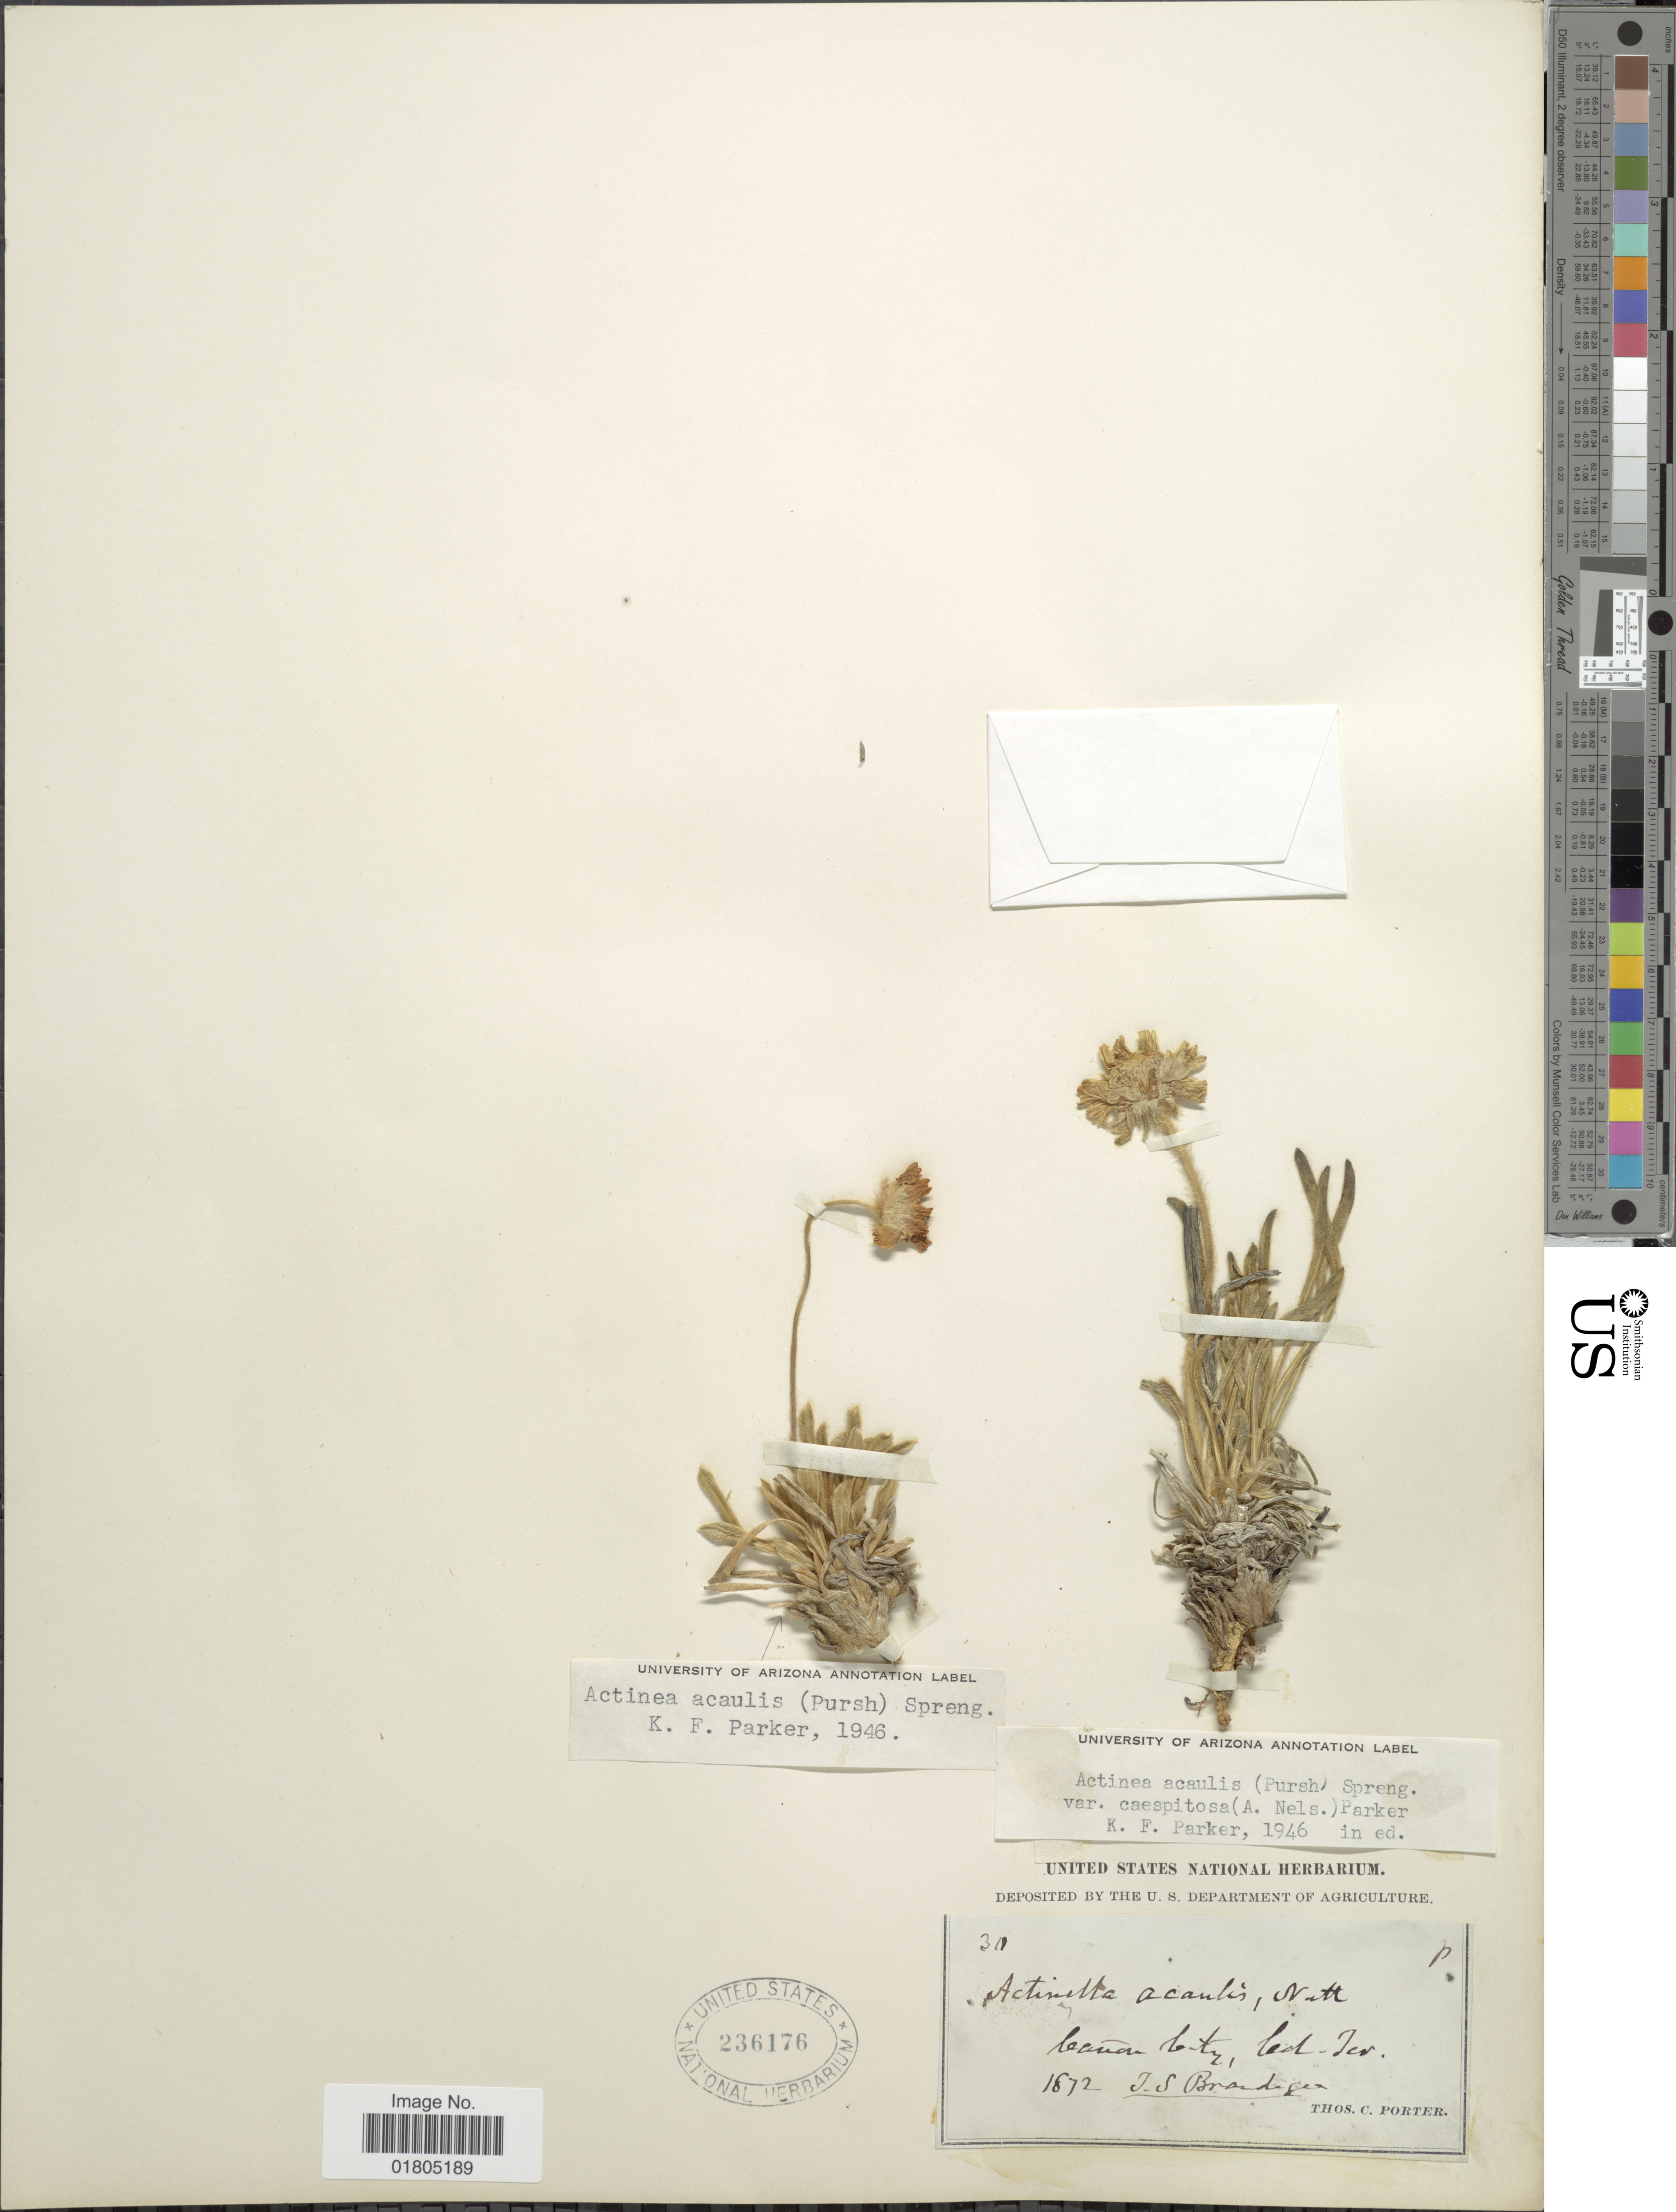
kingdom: Plantae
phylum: Tracheophyta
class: Magnoliopsida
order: Asterales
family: Asteraceae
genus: Actinea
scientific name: Actinea acaulis var. caespitosa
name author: (A. Nelson) K.F. Parker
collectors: J. S. Brandegee & T. C. Porter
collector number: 30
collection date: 1872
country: United States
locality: Canon County, Ced-Ten.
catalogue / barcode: US 236176